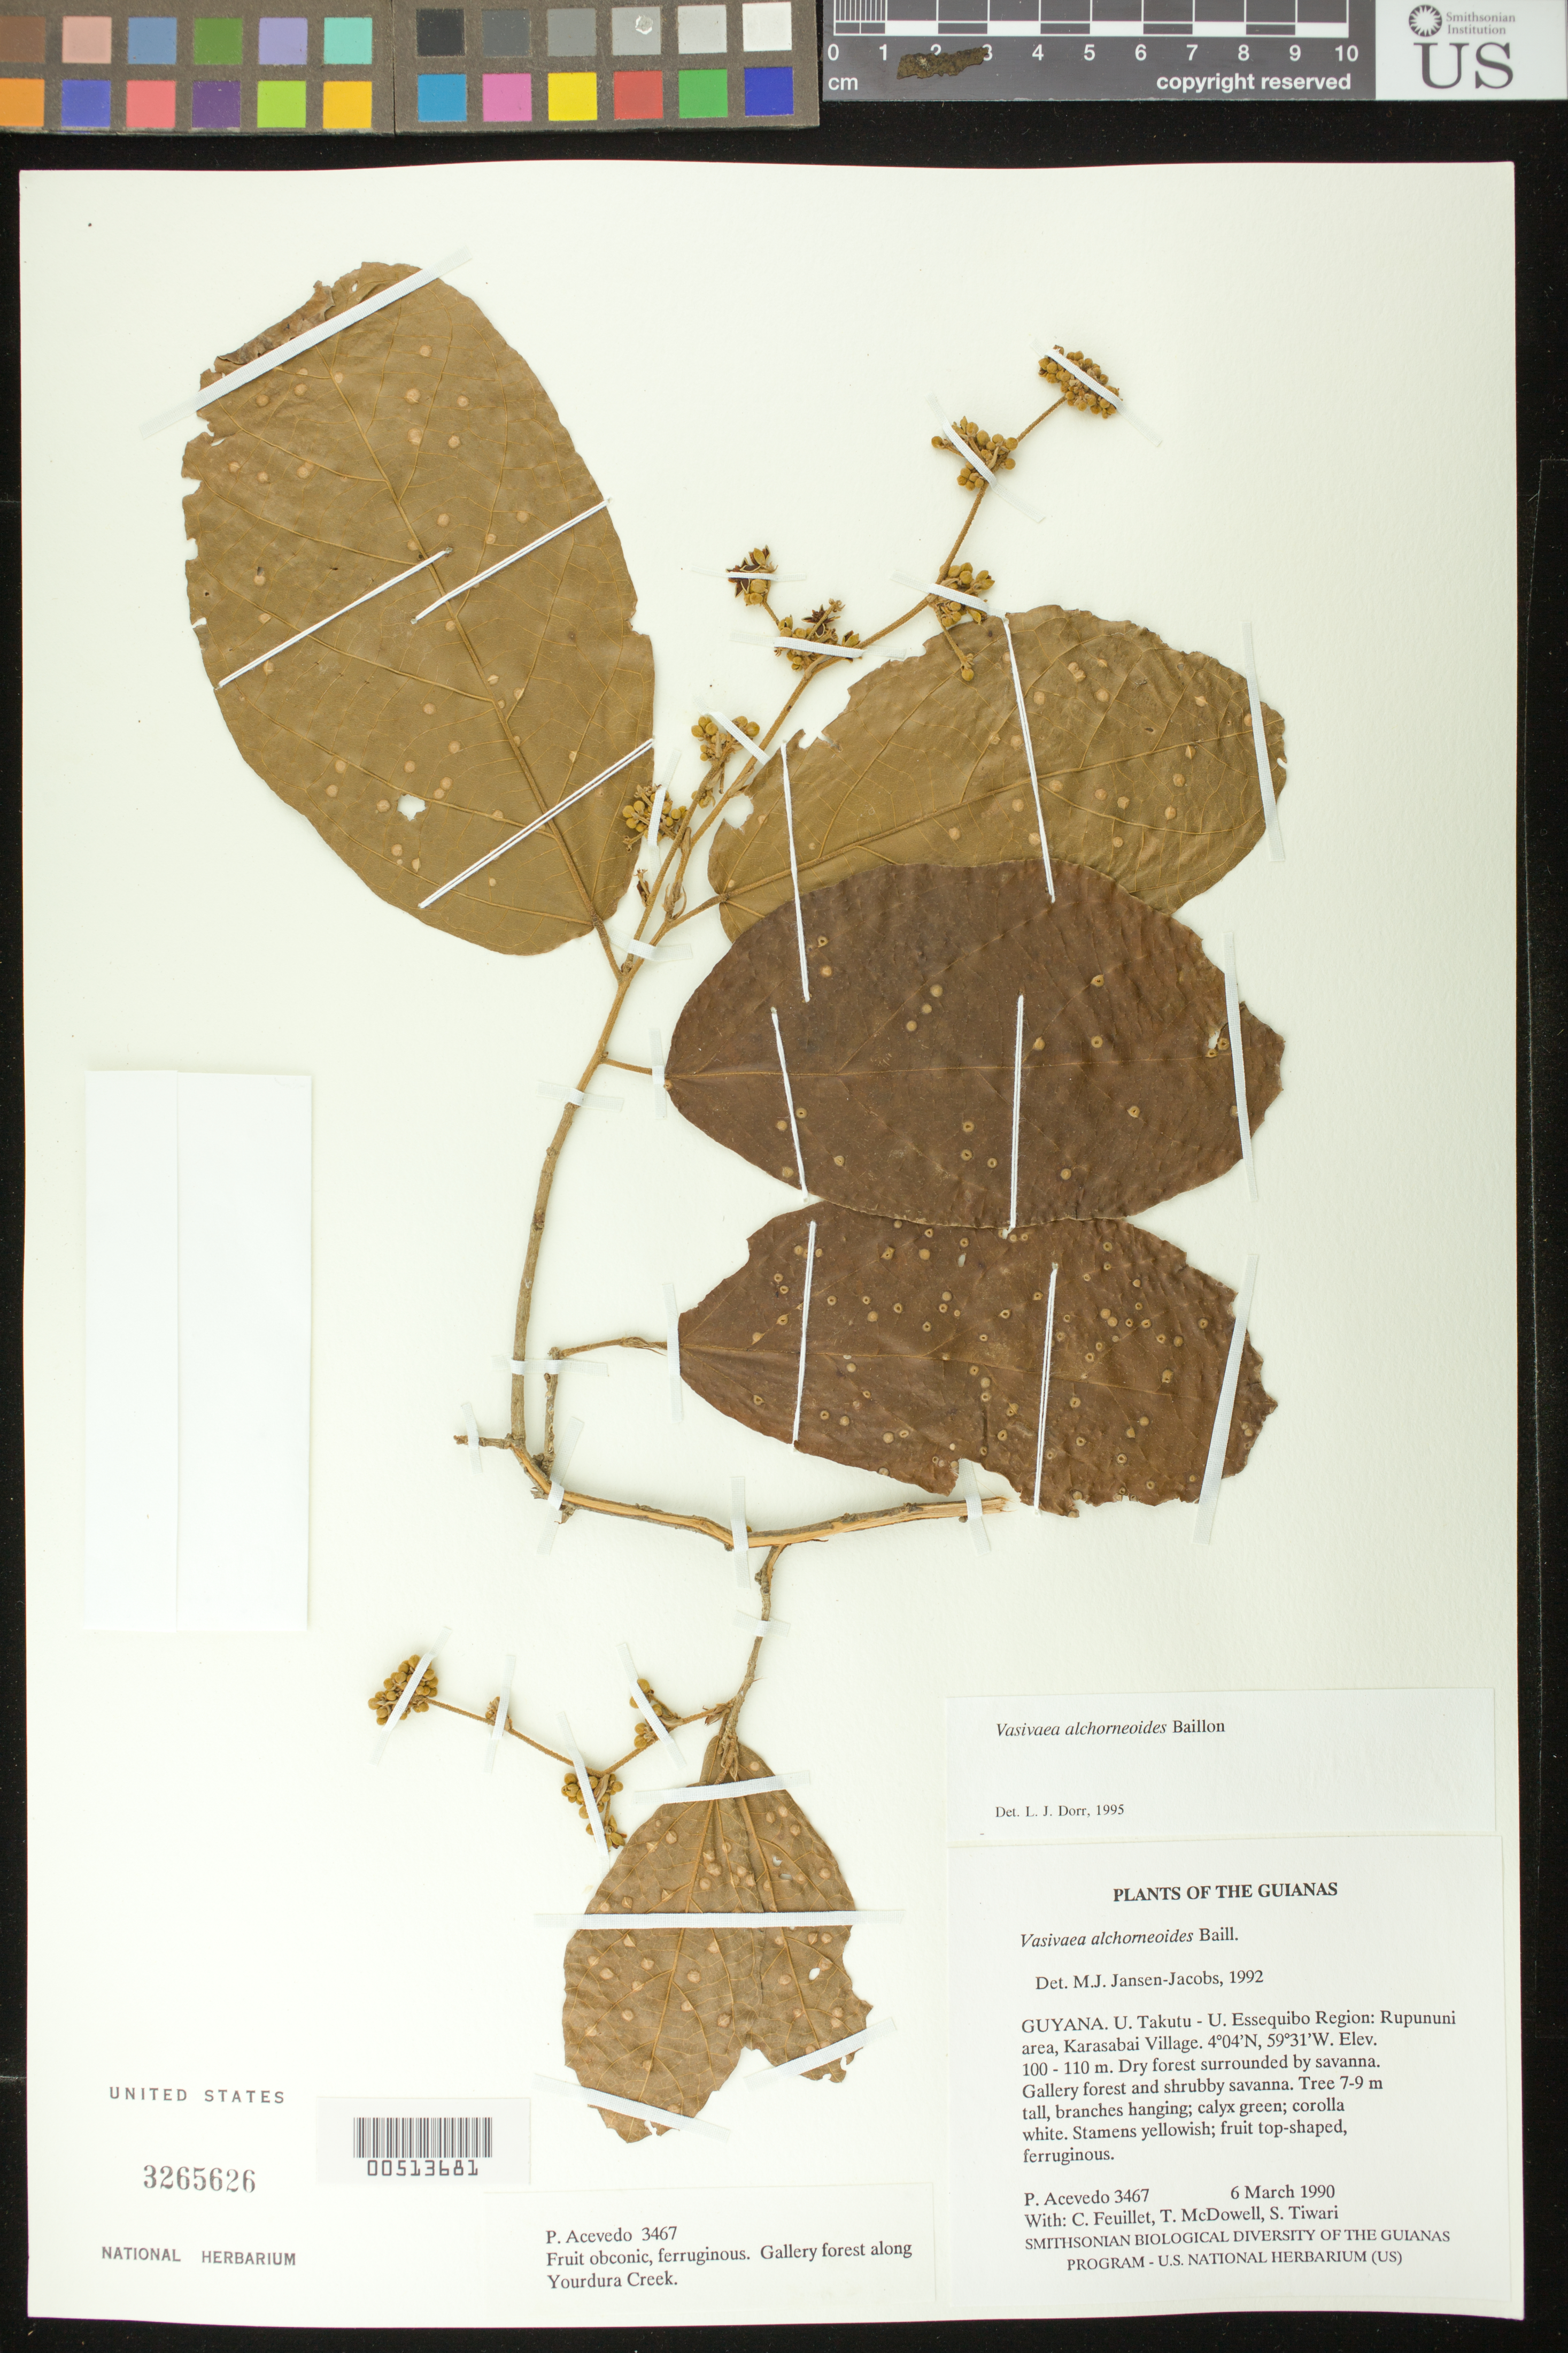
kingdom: Plantae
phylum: Tracheophyta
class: Magnoliopsida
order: Malvales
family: Malvaceae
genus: Vasivaea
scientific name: Vasivaea alchorneoides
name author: Baill.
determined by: Jansen-Jacobs, M. J., (U), Nationaal Herbarium Nederland, Utrecht University branch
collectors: P. Acevedo-Rodr., C. Feuillet, T. McDowell & S. Tiwari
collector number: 3467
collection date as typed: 6 March 1990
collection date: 1990-03-06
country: Guyana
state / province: U. Takutu-U. Essequibo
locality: Rupununi area, Karasabai Village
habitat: Dry forest surrounded by savanna. Gallery forest and shrubby savanna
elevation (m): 100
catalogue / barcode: US 3265626